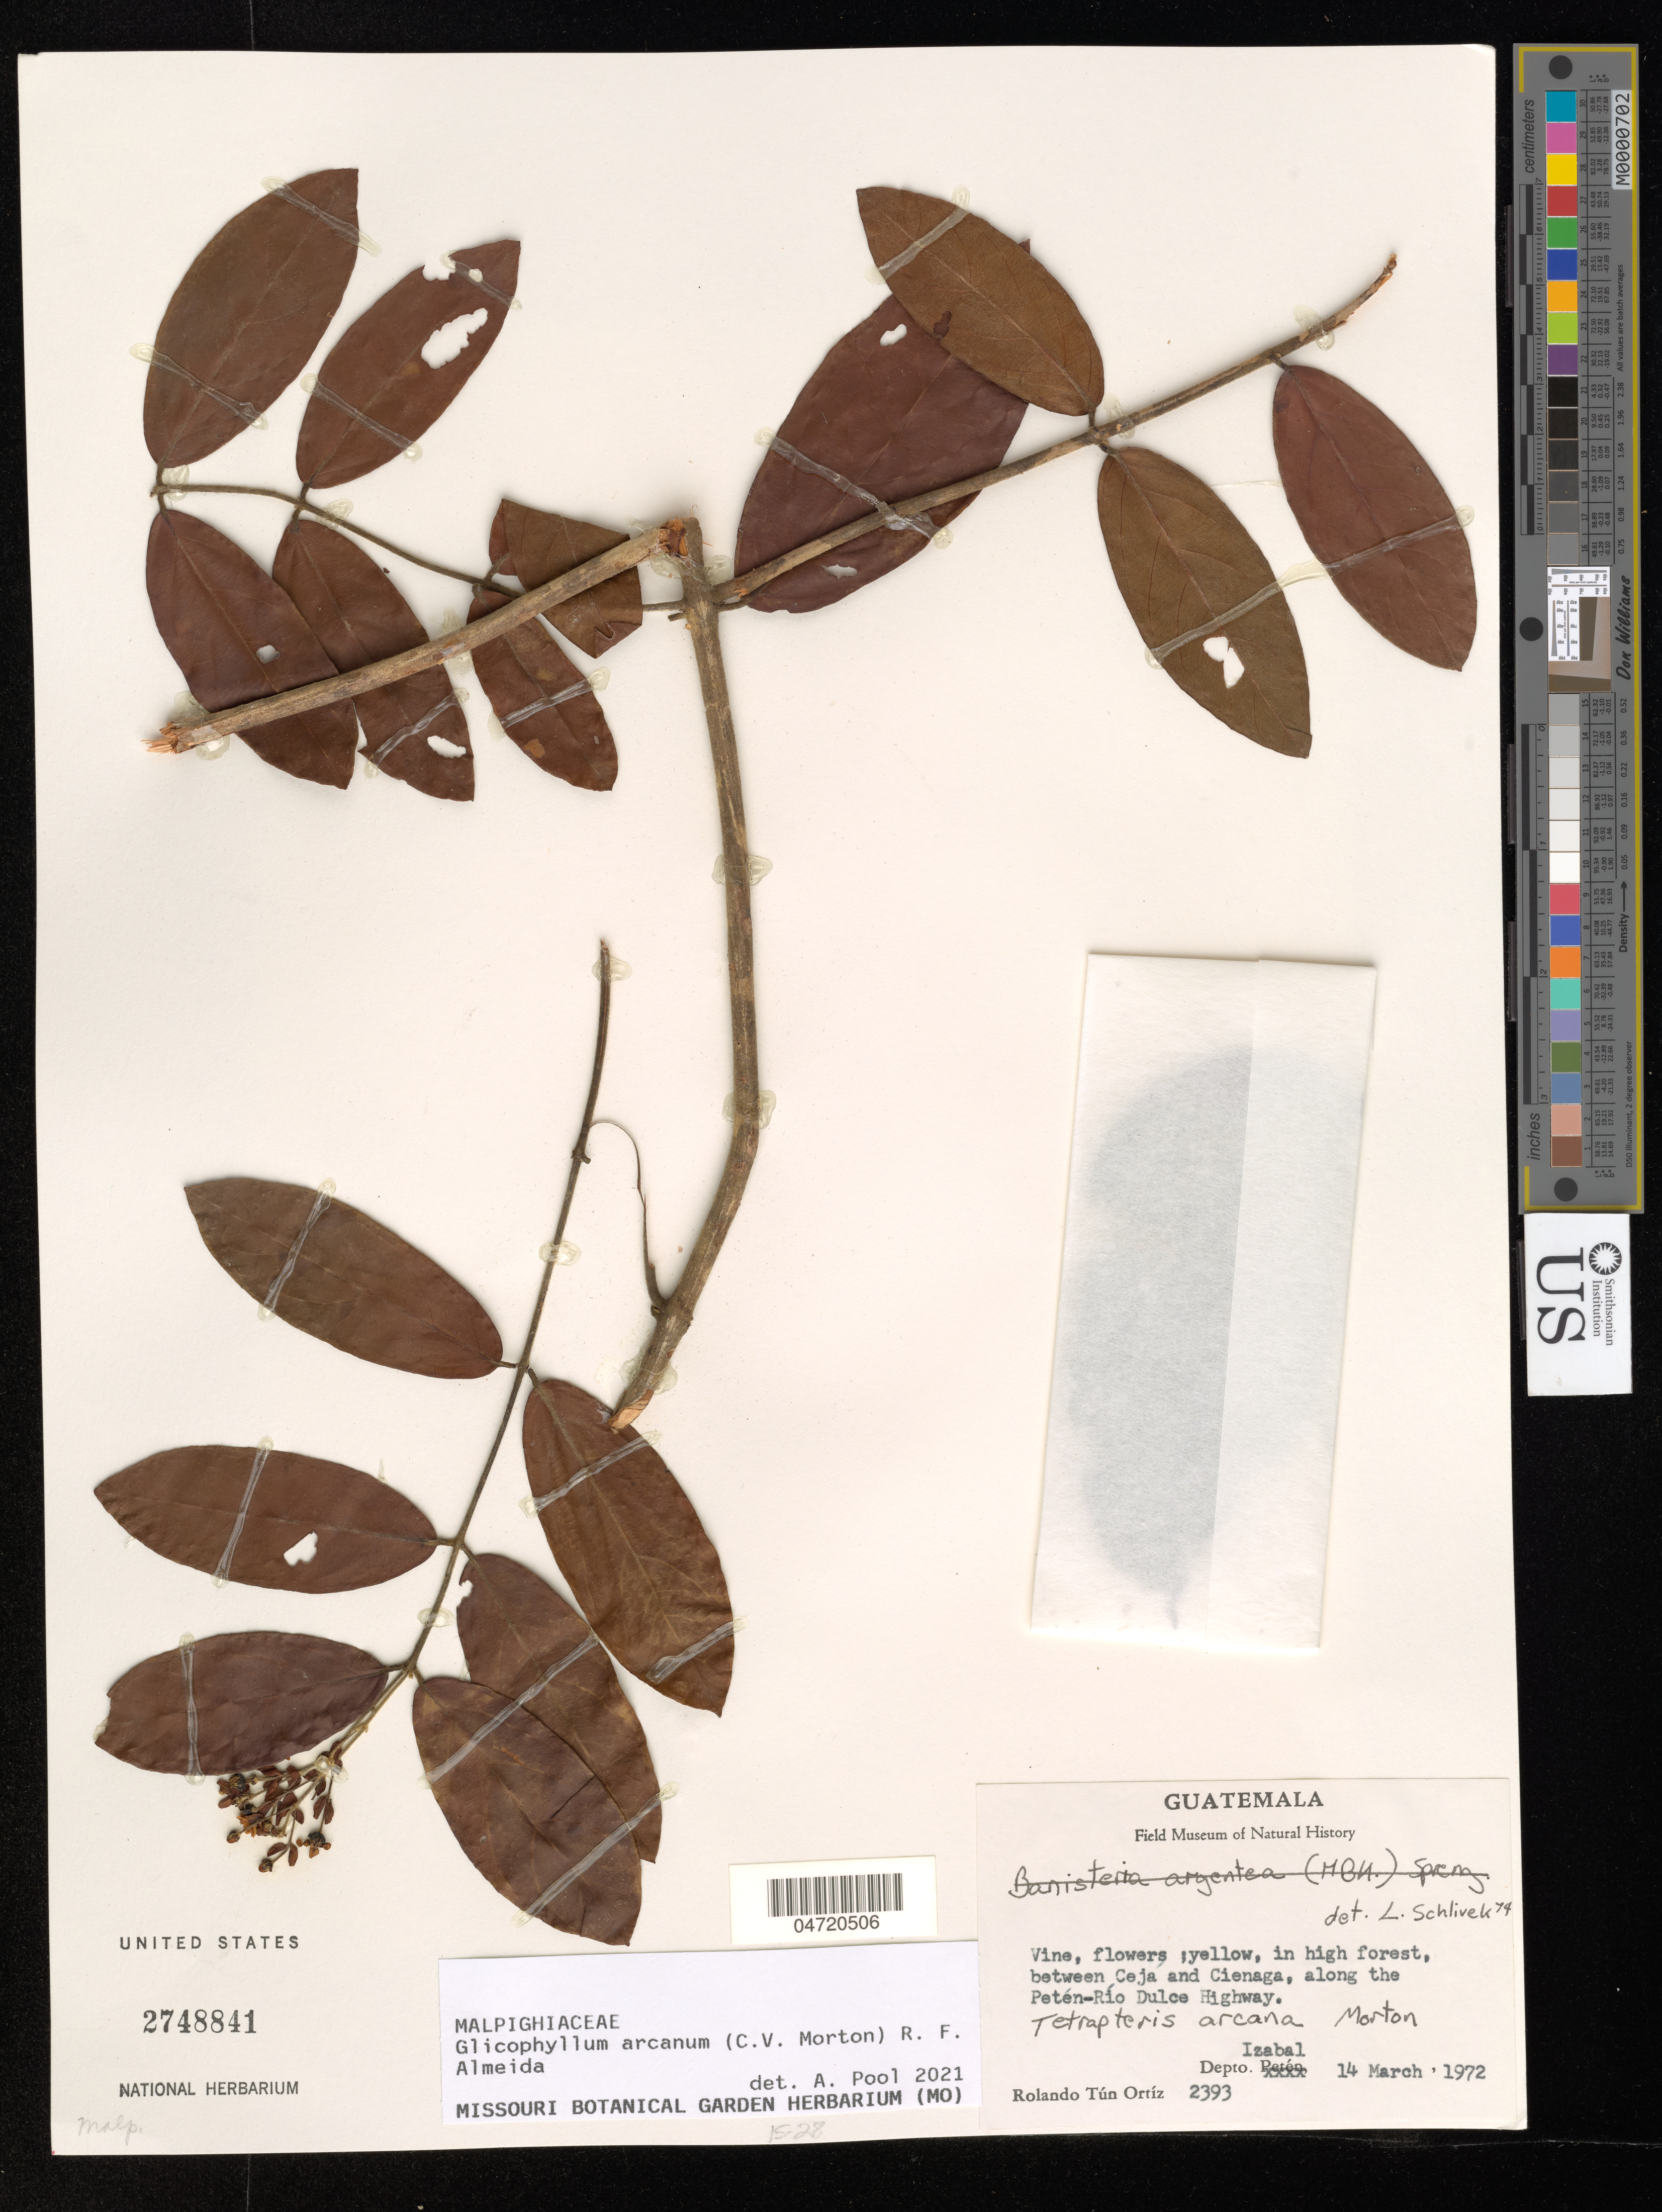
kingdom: Plantae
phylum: Tracheophyta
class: Magnoliopsida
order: Malpighiales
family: Malpighiaceae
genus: Glicophyllum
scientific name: Glicophyllum arcanum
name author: (C.V. Morton) R.F. Almeida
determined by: Pool, A., (MO), Missouri Botanical Garden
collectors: R. T. Ortíz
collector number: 2393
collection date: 1972-03-14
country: Guatemala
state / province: Izabal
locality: In high forest between Cienaga and Cejá, along the Petén-Río Dulce Highway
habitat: In high forest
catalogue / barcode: US 2748841